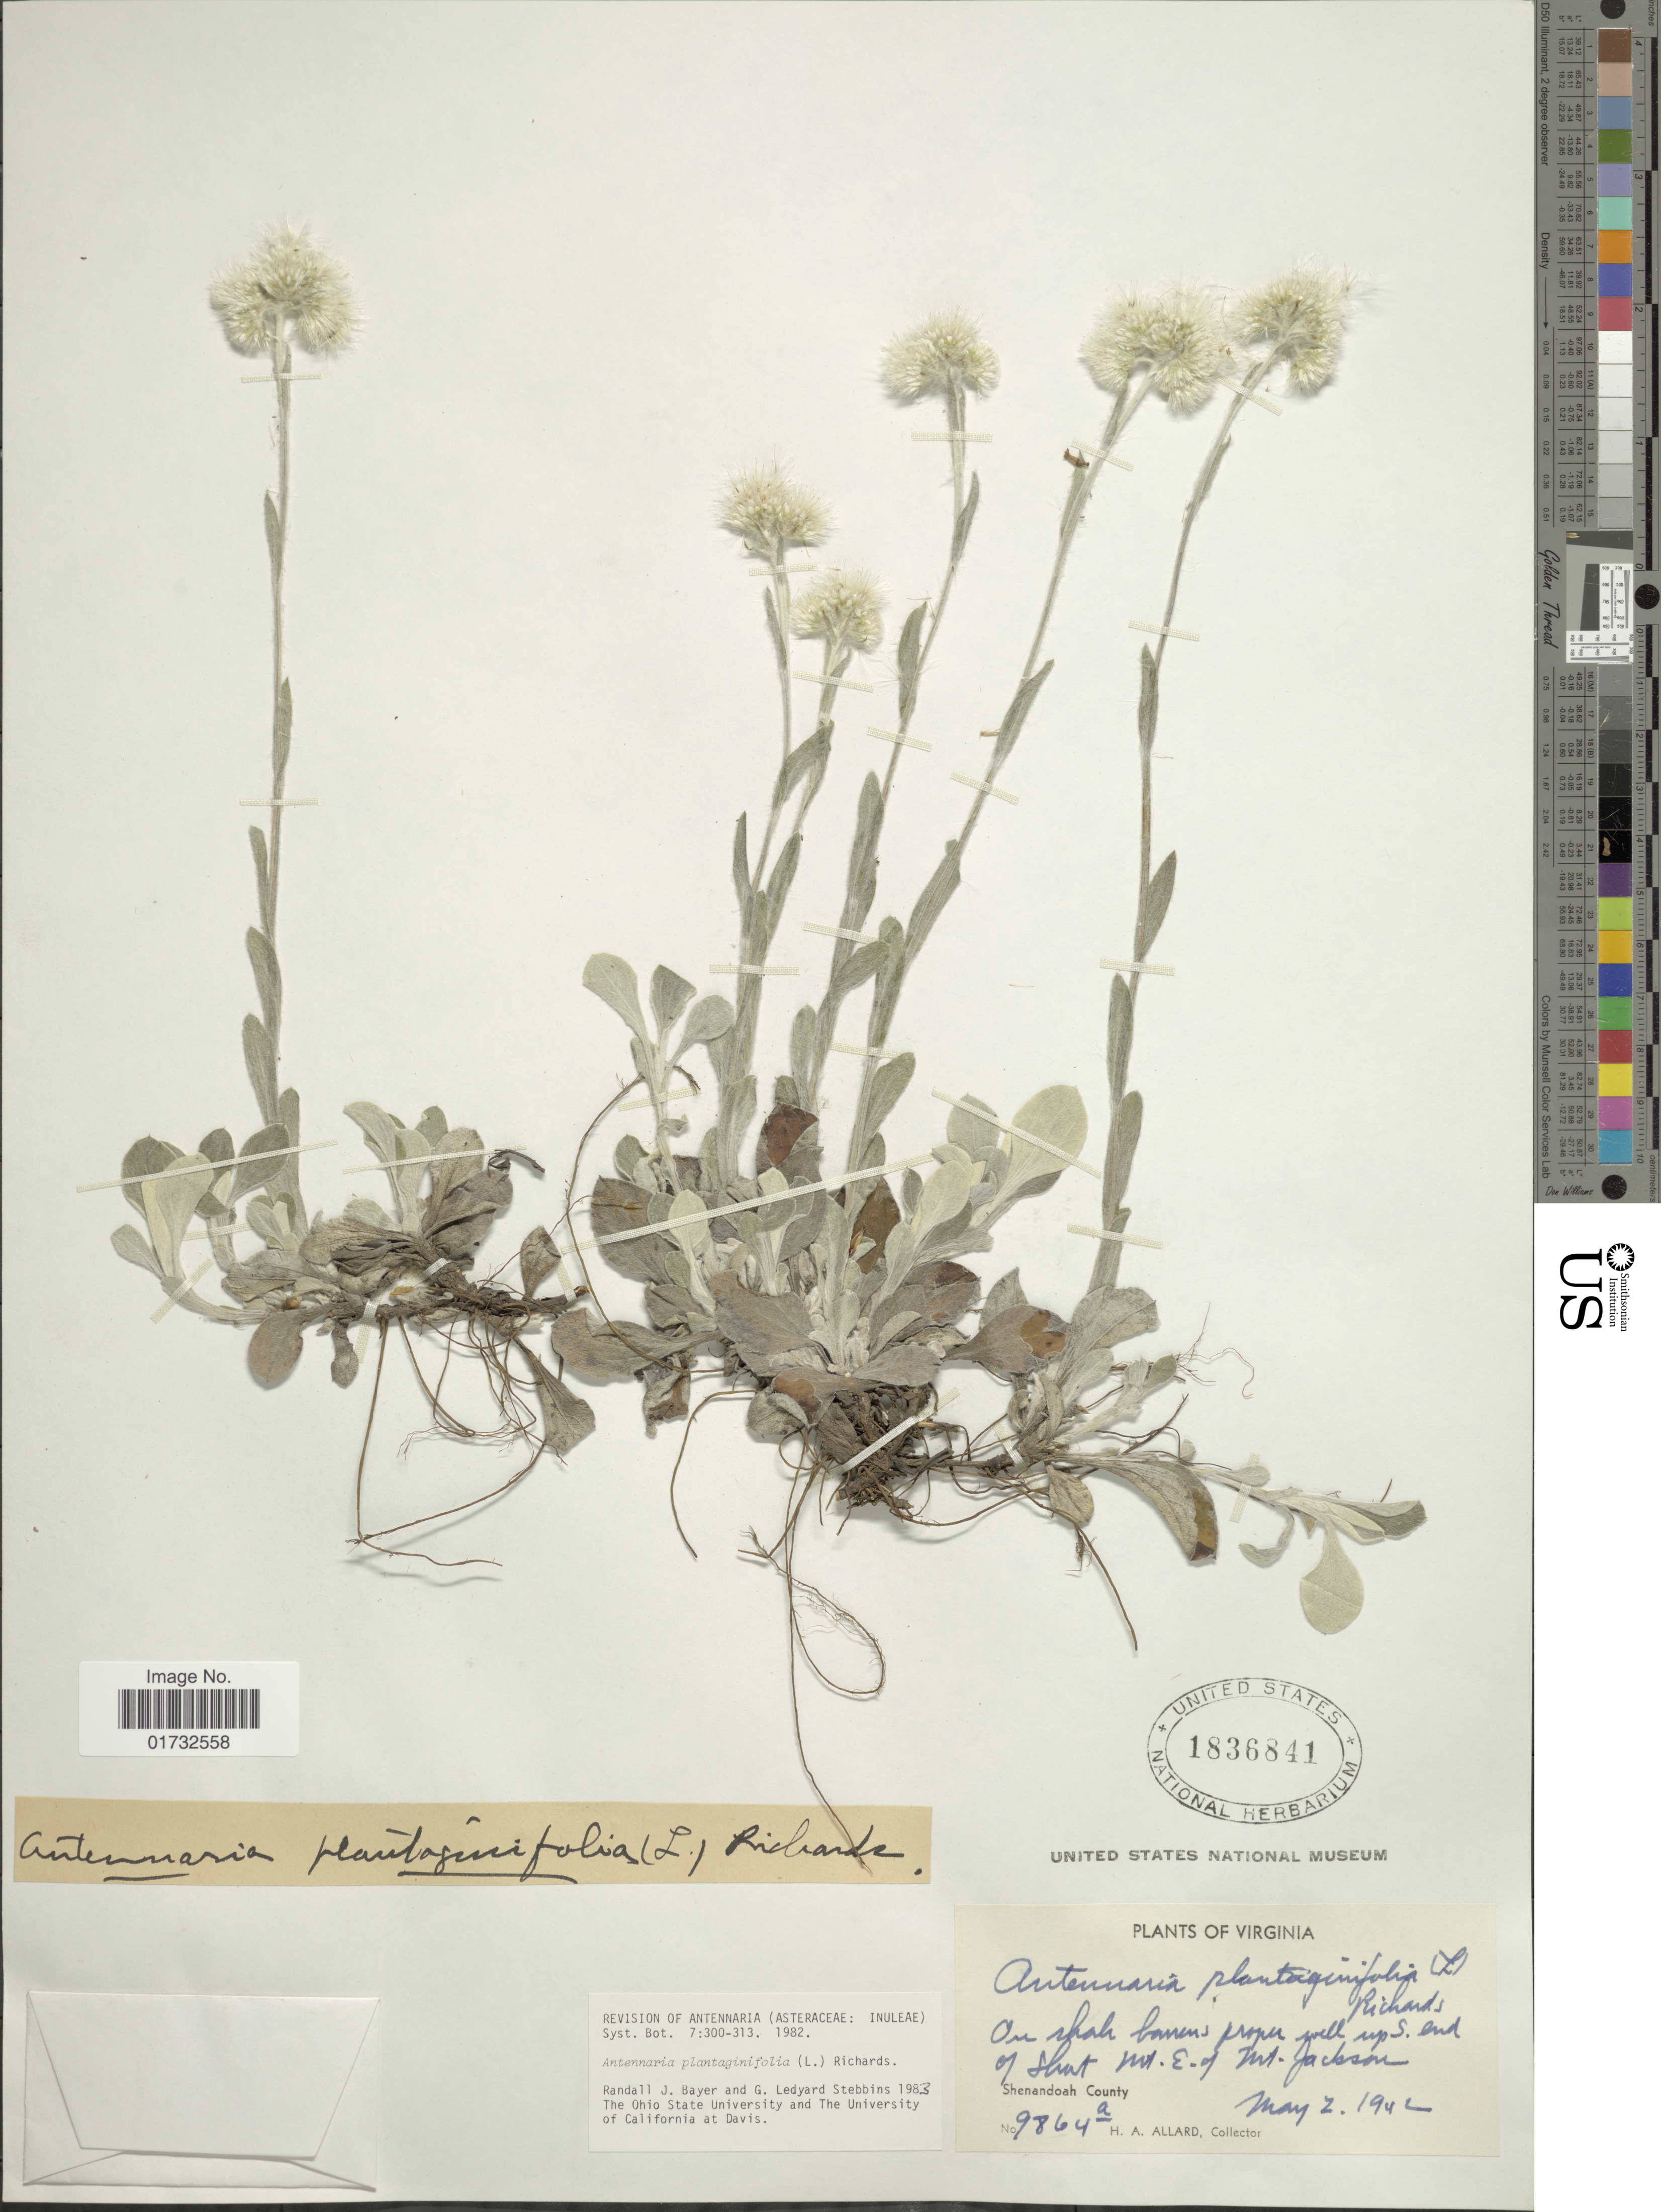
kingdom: Plantae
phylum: Tracheophyta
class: Magnoliopsida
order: Asterales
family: Asteraceae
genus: Antennaria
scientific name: Antennaria plantaginifolia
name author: (L.) Richardson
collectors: H. A. Allard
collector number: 9864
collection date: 1942-05-02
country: United States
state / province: Virginia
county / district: Shenandoah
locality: S. end of Shut Mt. E. of Mt. Jackson. Shenandoah County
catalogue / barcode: US 1836841